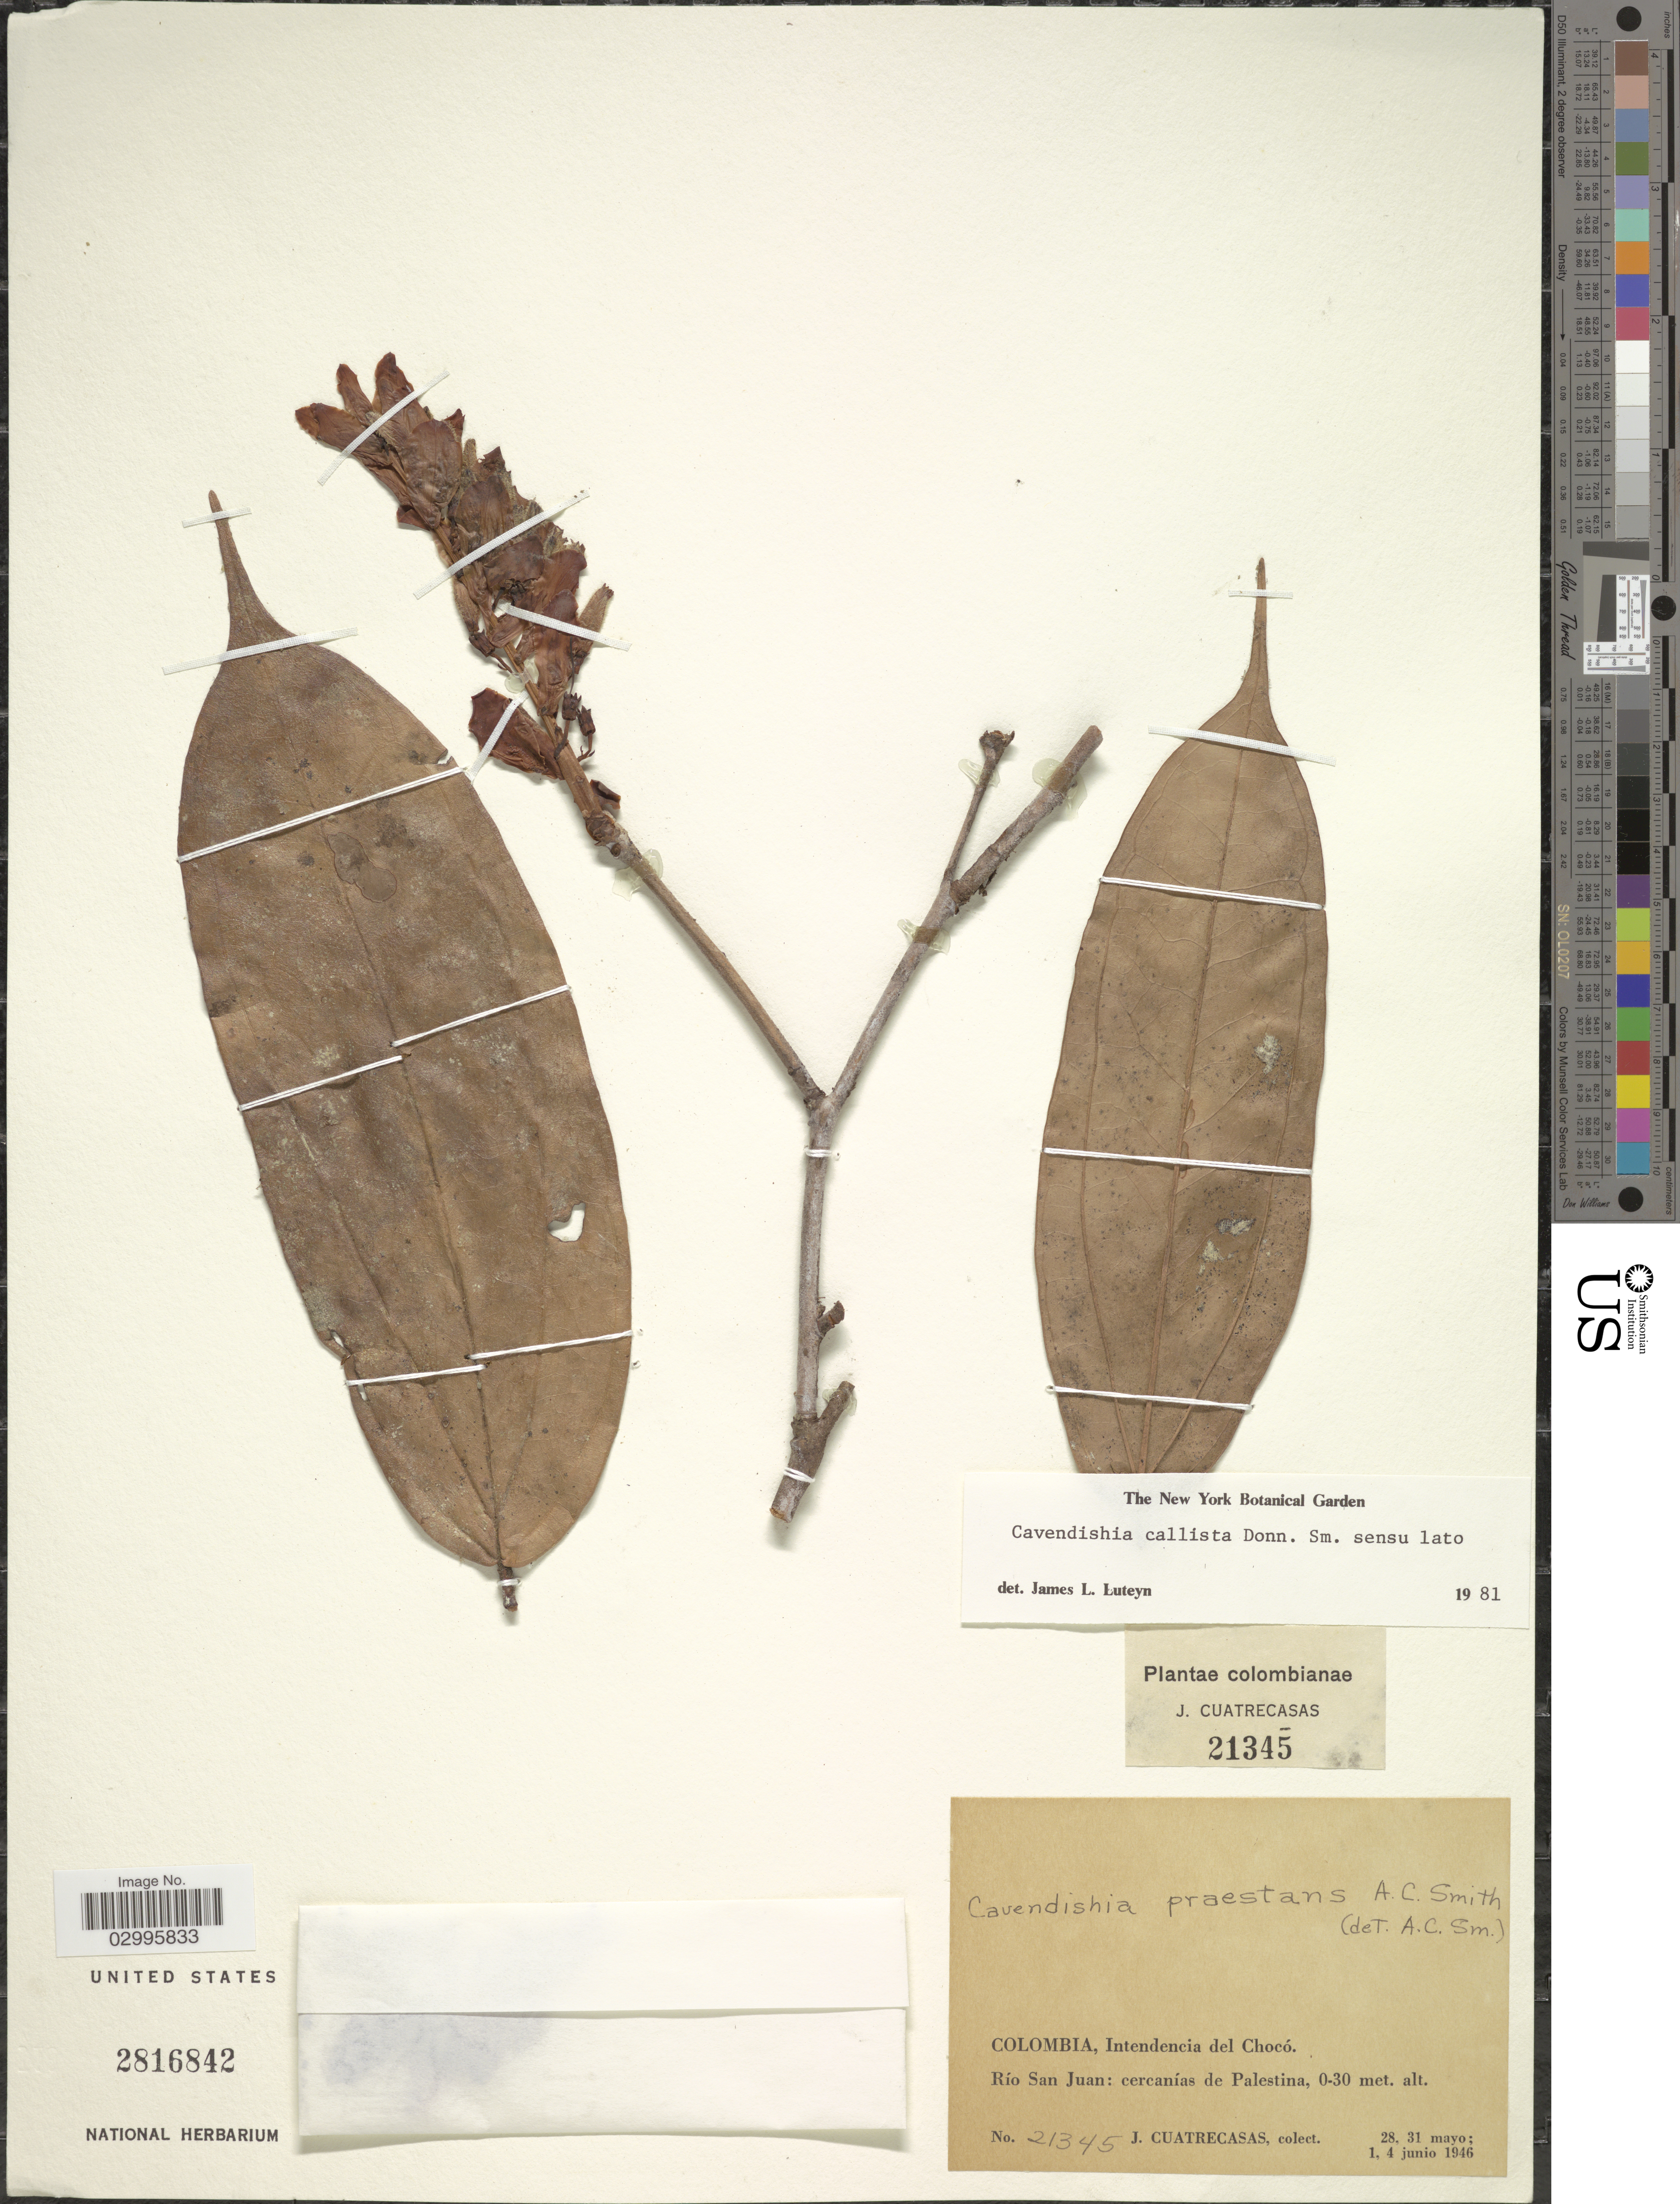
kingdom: Plantae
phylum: Tracheophyta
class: Magnoliopsida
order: Ericales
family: Ericaceae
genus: Cavendishia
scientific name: Cavendishia callista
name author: Donn. Sm.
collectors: J. Cuatrecasas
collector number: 21345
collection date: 1945-05-28/1945-06-04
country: Colombia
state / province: Chocó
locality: Intendencia del Chocó. Río San Juan: cercanías de Palestina.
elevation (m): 0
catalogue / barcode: US 2816842